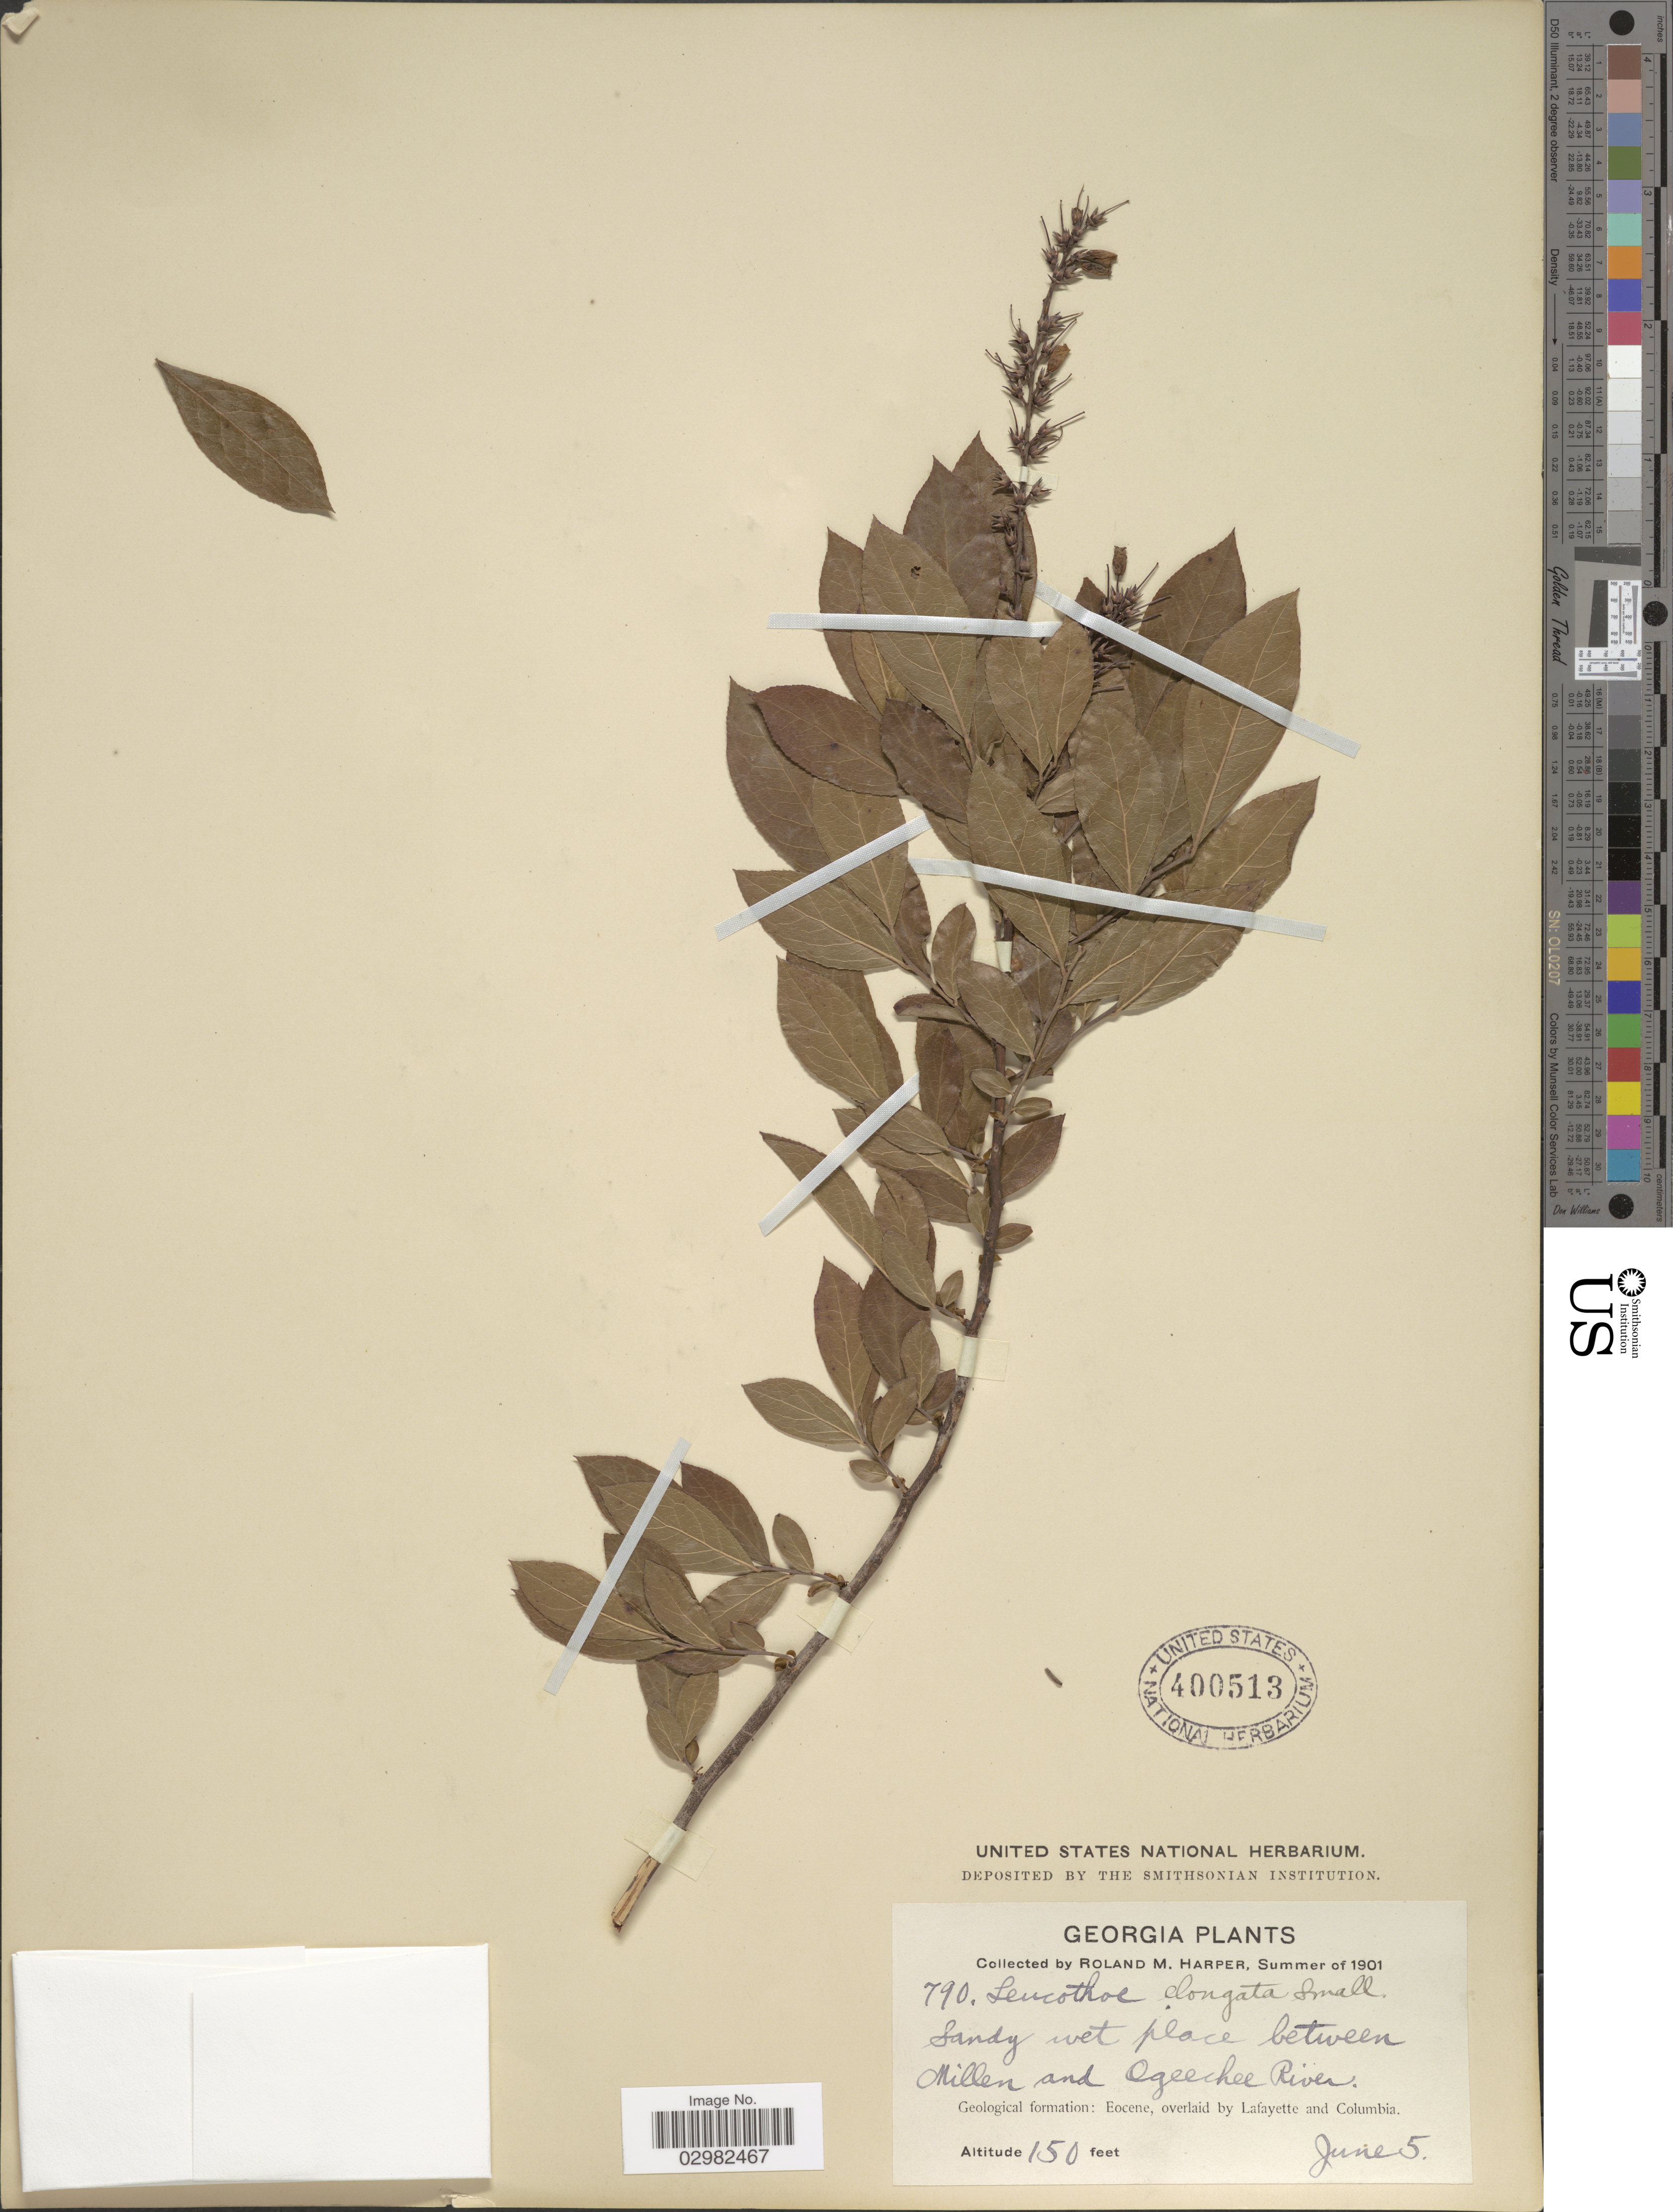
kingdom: Plantae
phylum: Tracheophyta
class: Magnoliopsida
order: Ericales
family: Ericaceae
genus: Leucothoe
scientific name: Leucothoë elongata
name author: Small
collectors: R. M. Harper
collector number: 790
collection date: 1901-06-05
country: United States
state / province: Georgia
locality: Sandy wet place between Millen and Ogeechee River, Geological formation: Eocene, overlaid by Lafayette and Columbia.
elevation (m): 46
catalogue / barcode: US 400513